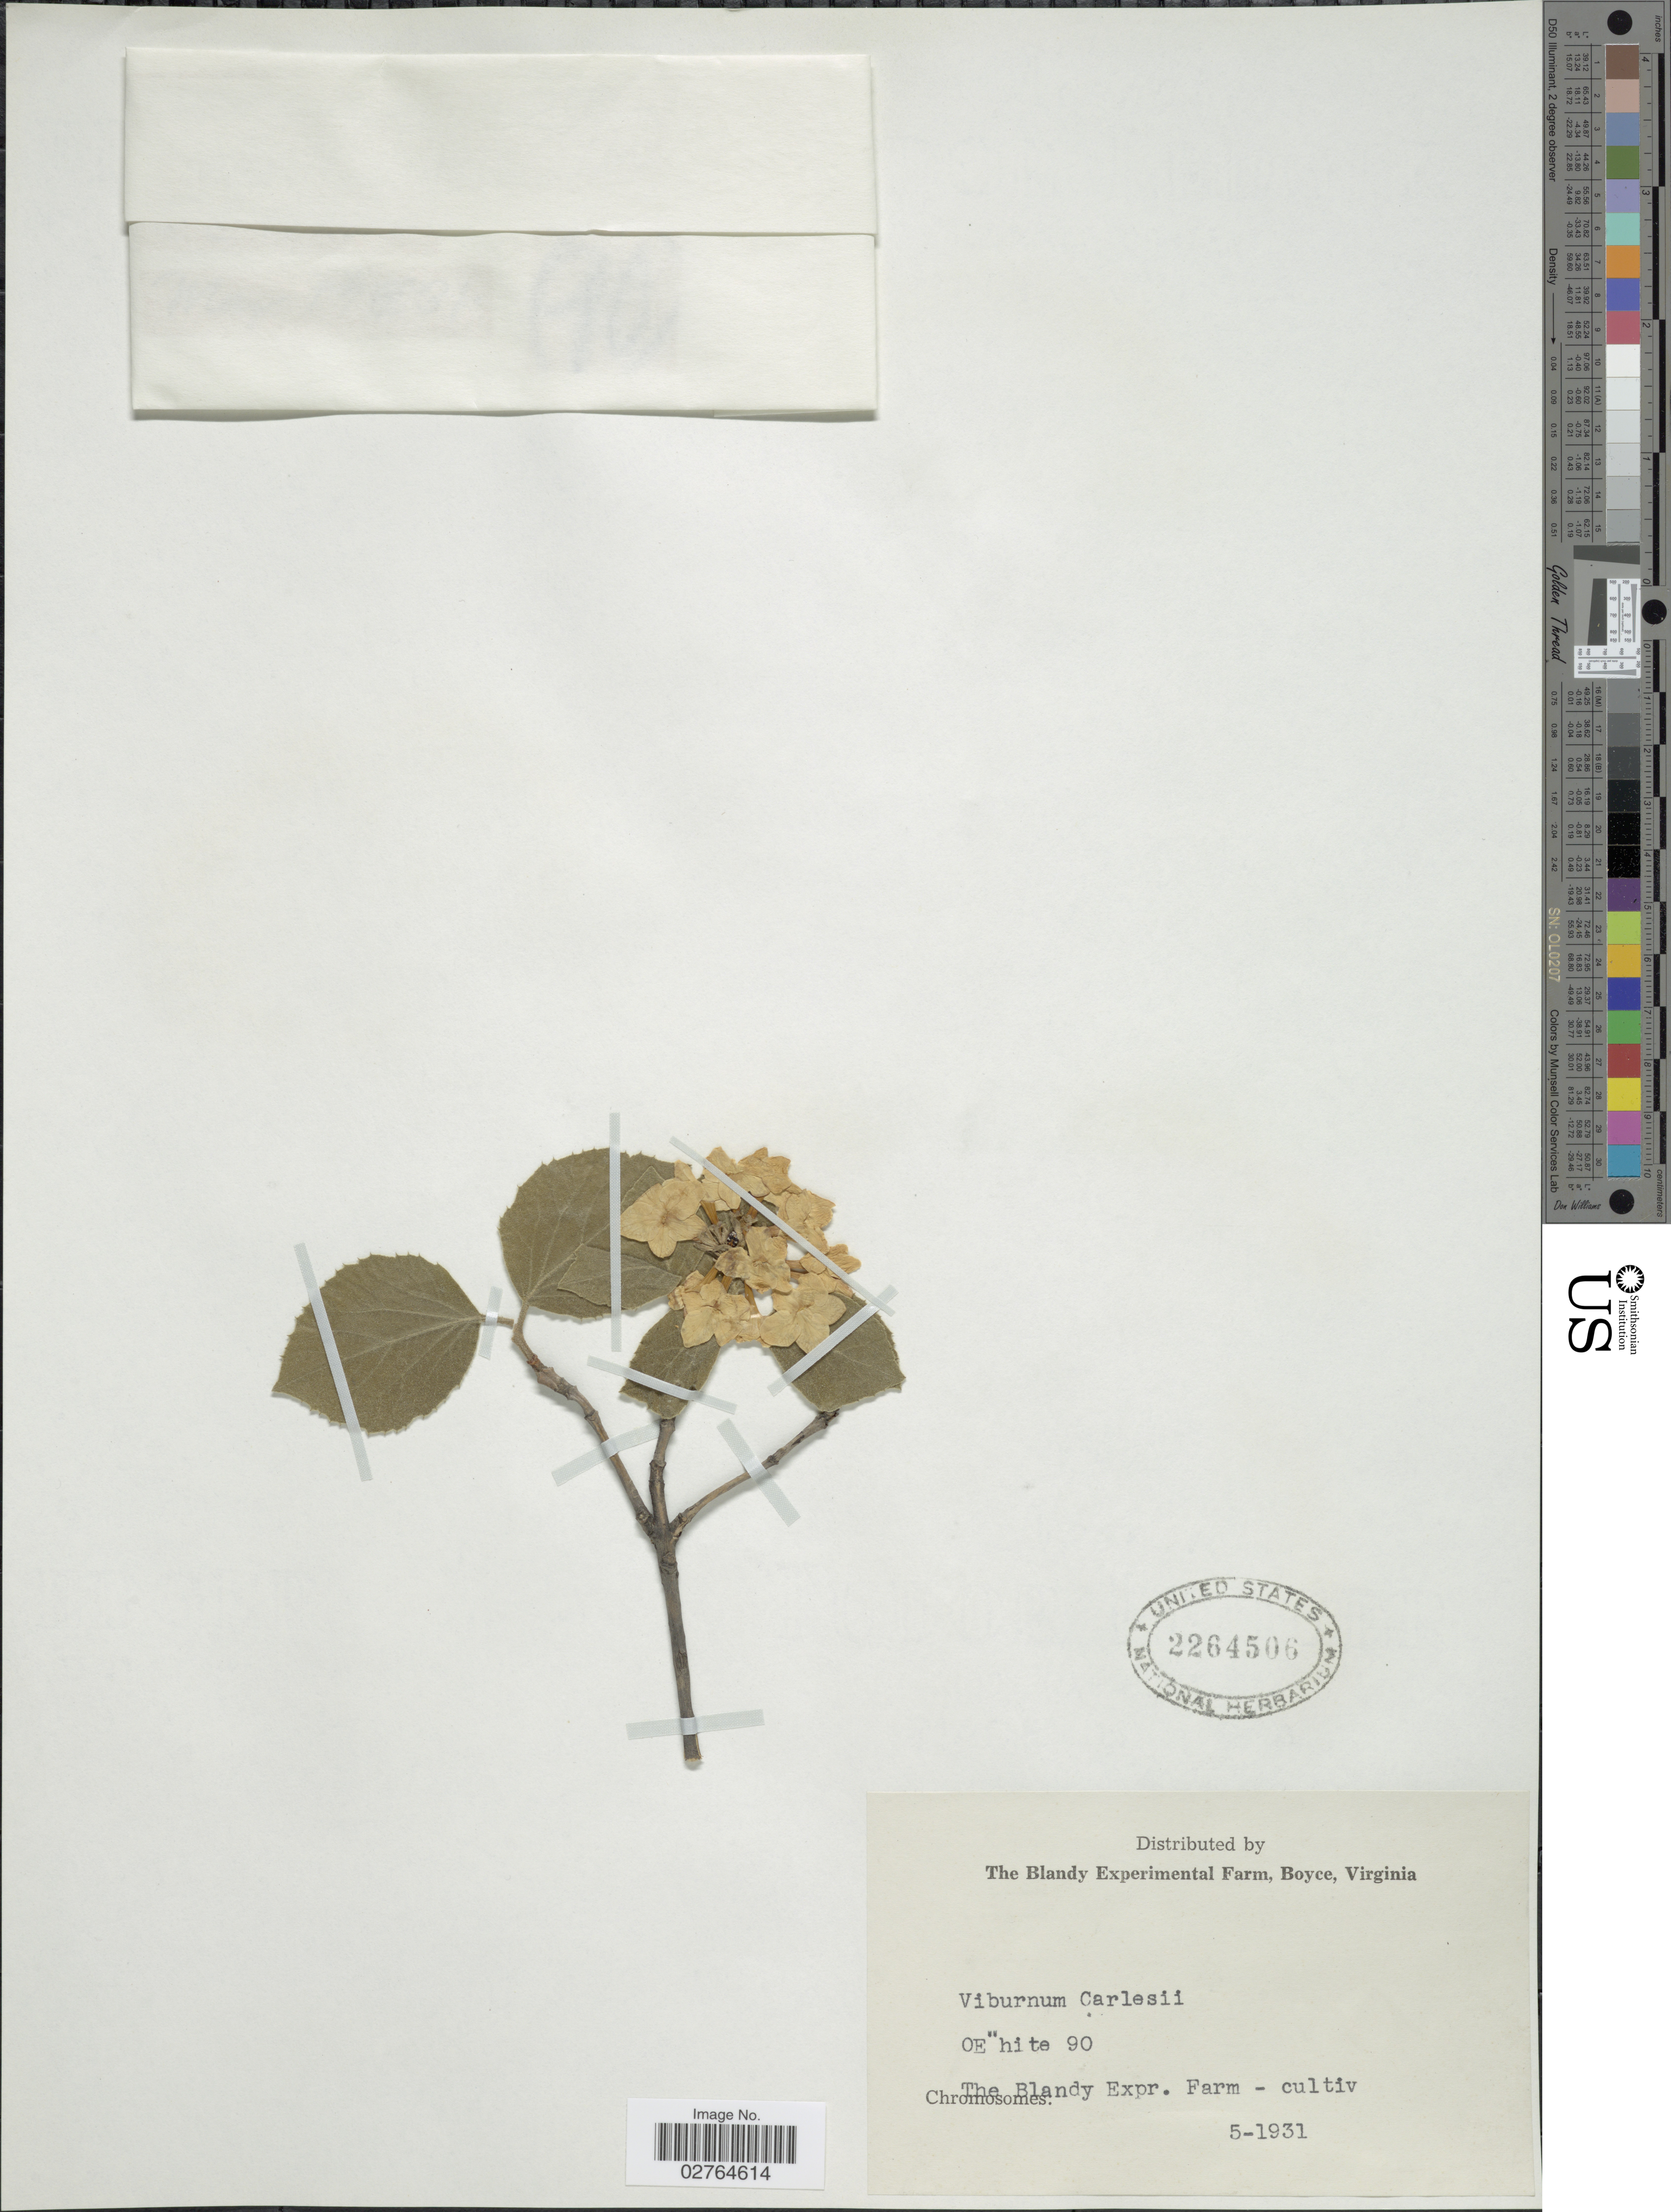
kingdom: Plantae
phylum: Tracheophyta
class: Magnoliopsida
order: Dipsacales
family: Viburnaceae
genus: Viburnum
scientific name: Viburnum carlesii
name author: Hemsl.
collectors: O. E. White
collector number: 90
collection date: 1931-05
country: United States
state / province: Virginia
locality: The Blandy Expr. Farm - cultiv.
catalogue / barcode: US 2264506